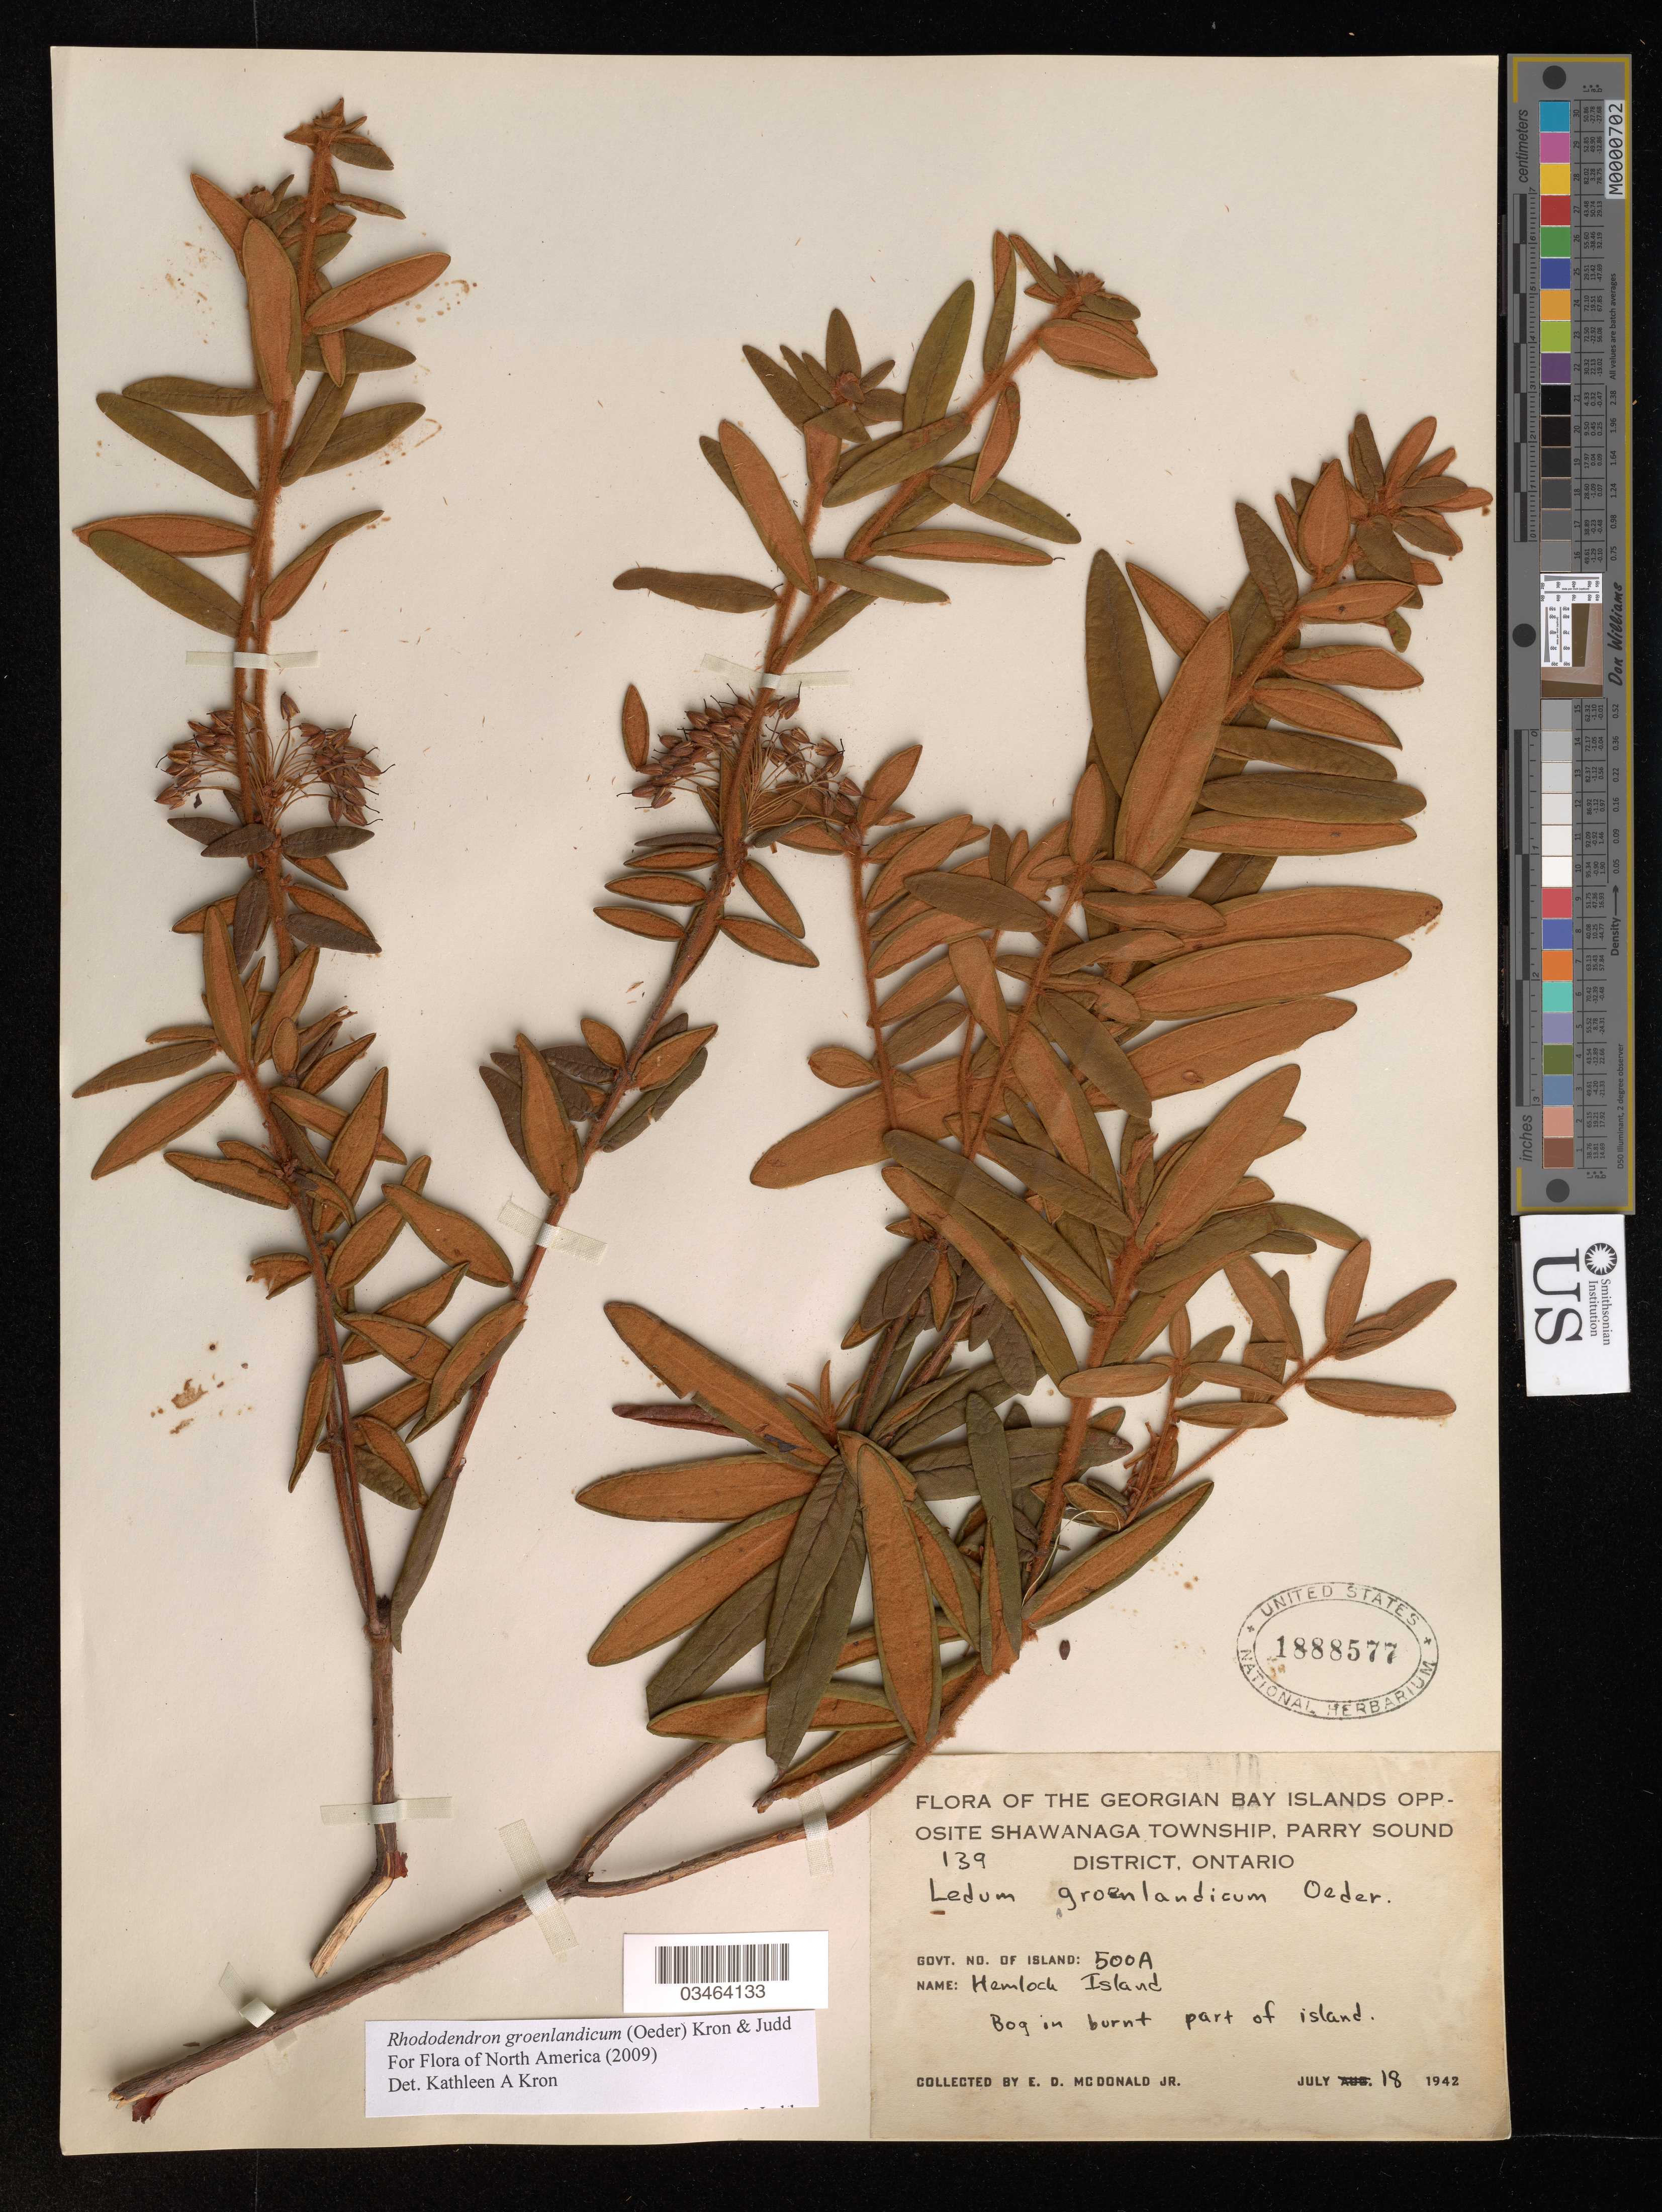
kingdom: Plantae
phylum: Tracheophyta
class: Magnoliopsida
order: Ericales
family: Ericaceae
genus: Rhododendron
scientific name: Rhododendron groenlandicum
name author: (Oeder) Kron & Judd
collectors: E. D. McDonald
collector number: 139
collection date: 1942-07-18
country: Canada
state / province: Ontario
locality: The Georgian Bay Islands opposite Shawanaga Township, Parry Sound. Govt. No. of Island: 500A.? Hemlock Island.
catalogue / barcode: US 1888577